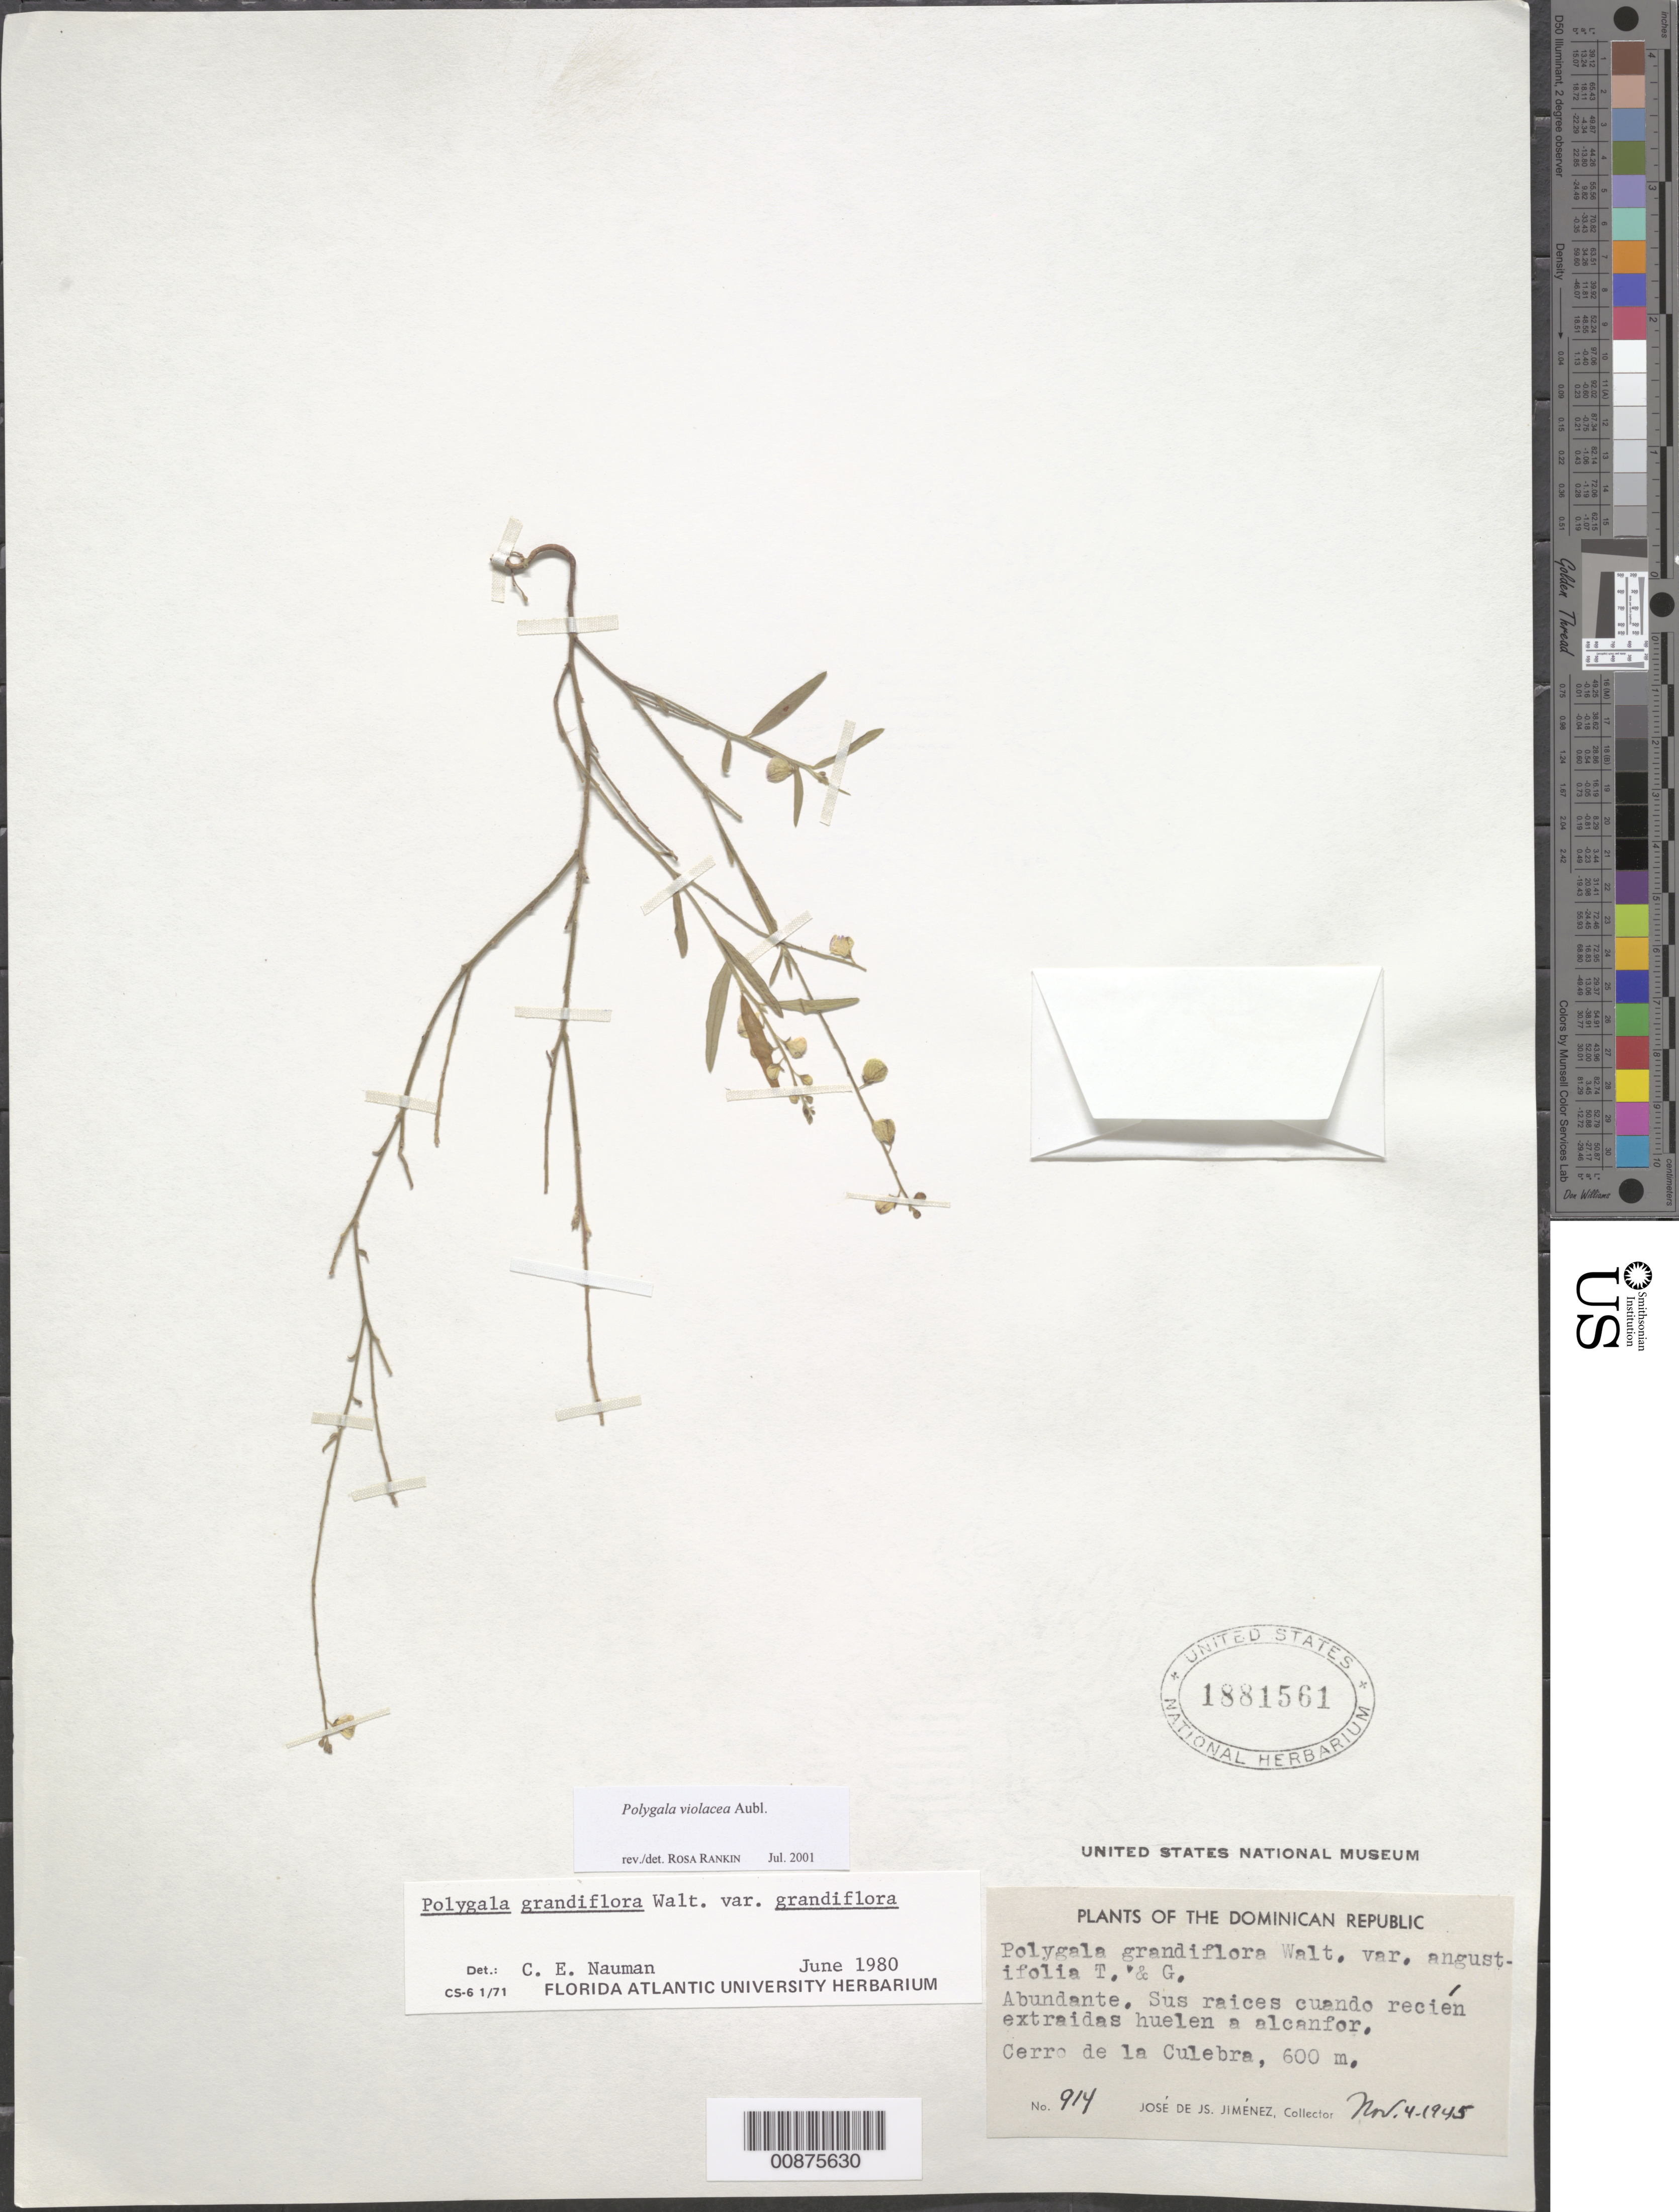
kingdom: Plantae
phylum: Tracheophyta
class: Magnoliopsida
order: Fabales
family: Polygalaceae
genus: Asemeia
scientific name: Asemeia violacea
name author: (Aubl.) J.F.B. Pastore & J.R. Abbott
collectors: J. J. Jiménez Almonte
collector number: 914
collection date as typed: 04 Nov 1945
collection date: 1945-11-04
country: Dominican Republic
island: Hispaniola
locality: Cerro de la Culebra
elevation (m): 600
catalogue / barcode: US 1881561